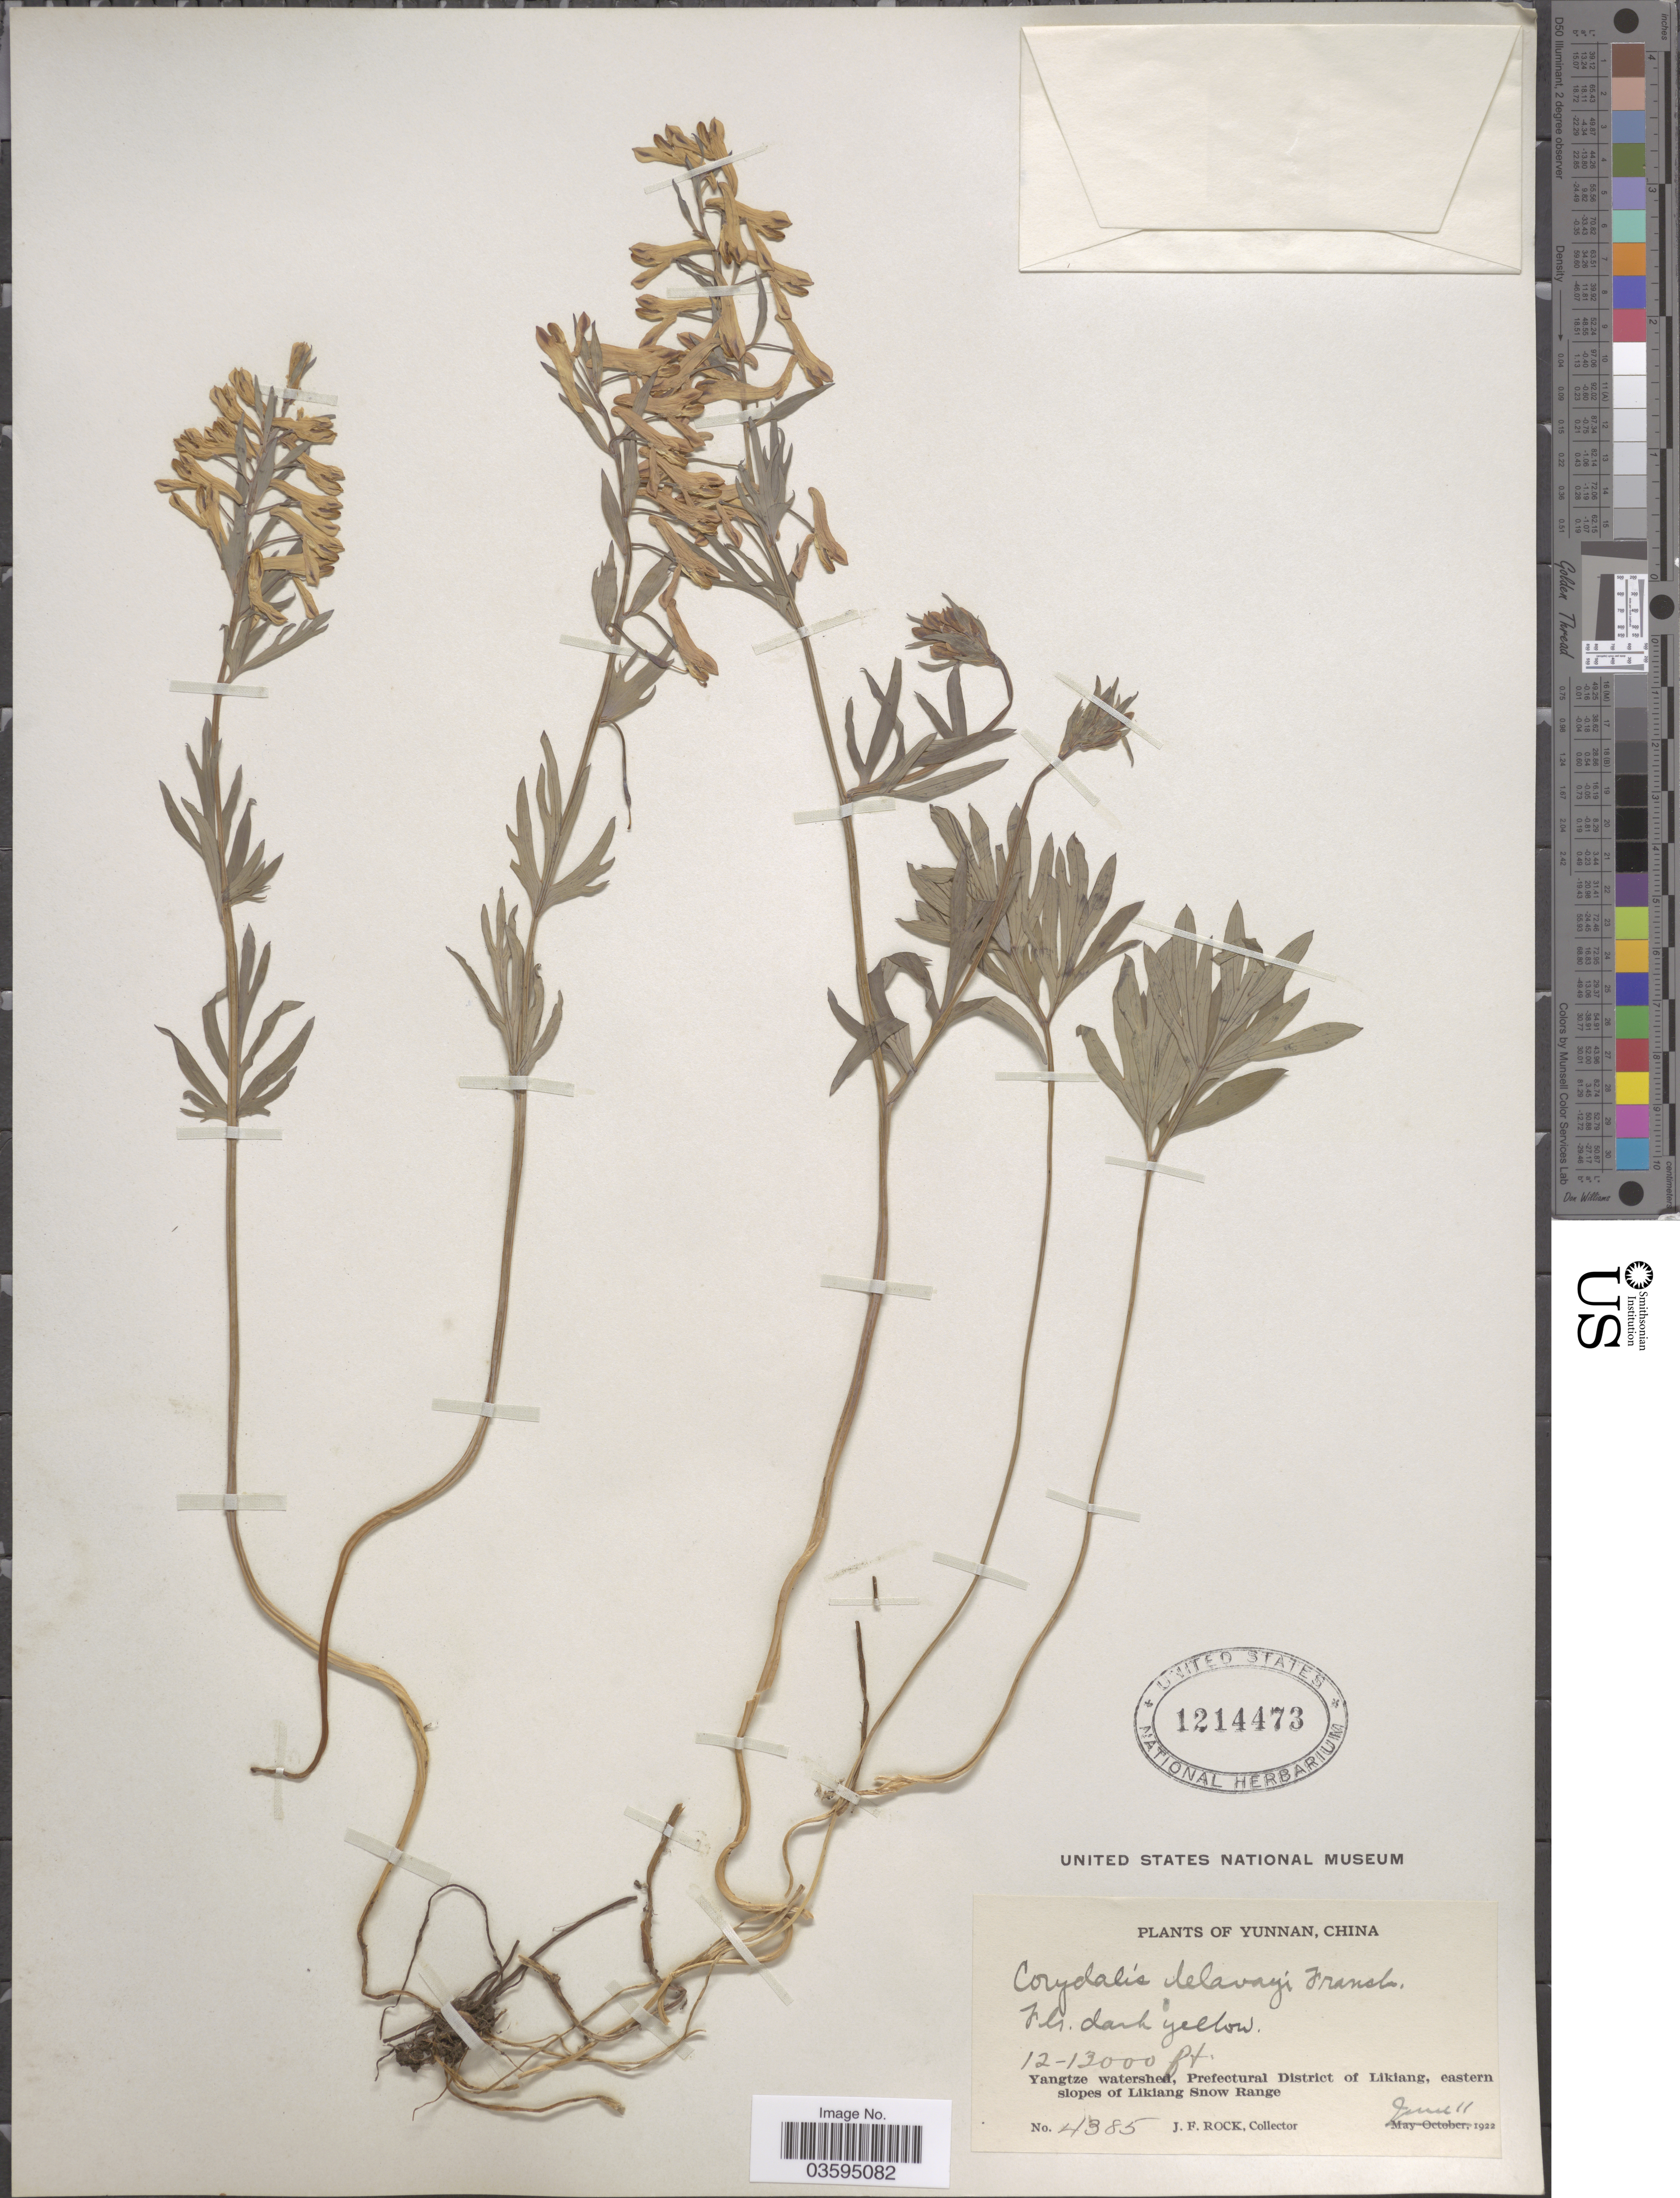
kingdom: Plantae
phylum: Tracheophyta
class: Magnoliopsida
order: Ranunculales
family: Papaveraceae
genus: Corydalis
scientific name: Corydalis delavayi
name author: Franch.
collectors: J. Rock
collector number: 4385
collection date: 1922-06-11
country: China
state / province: Yunnan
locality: Yangtze watershed, Prefectural District of Likiang, eastern slopes of Likiang Snow Range.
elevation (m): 3658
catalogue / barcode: US 1214473